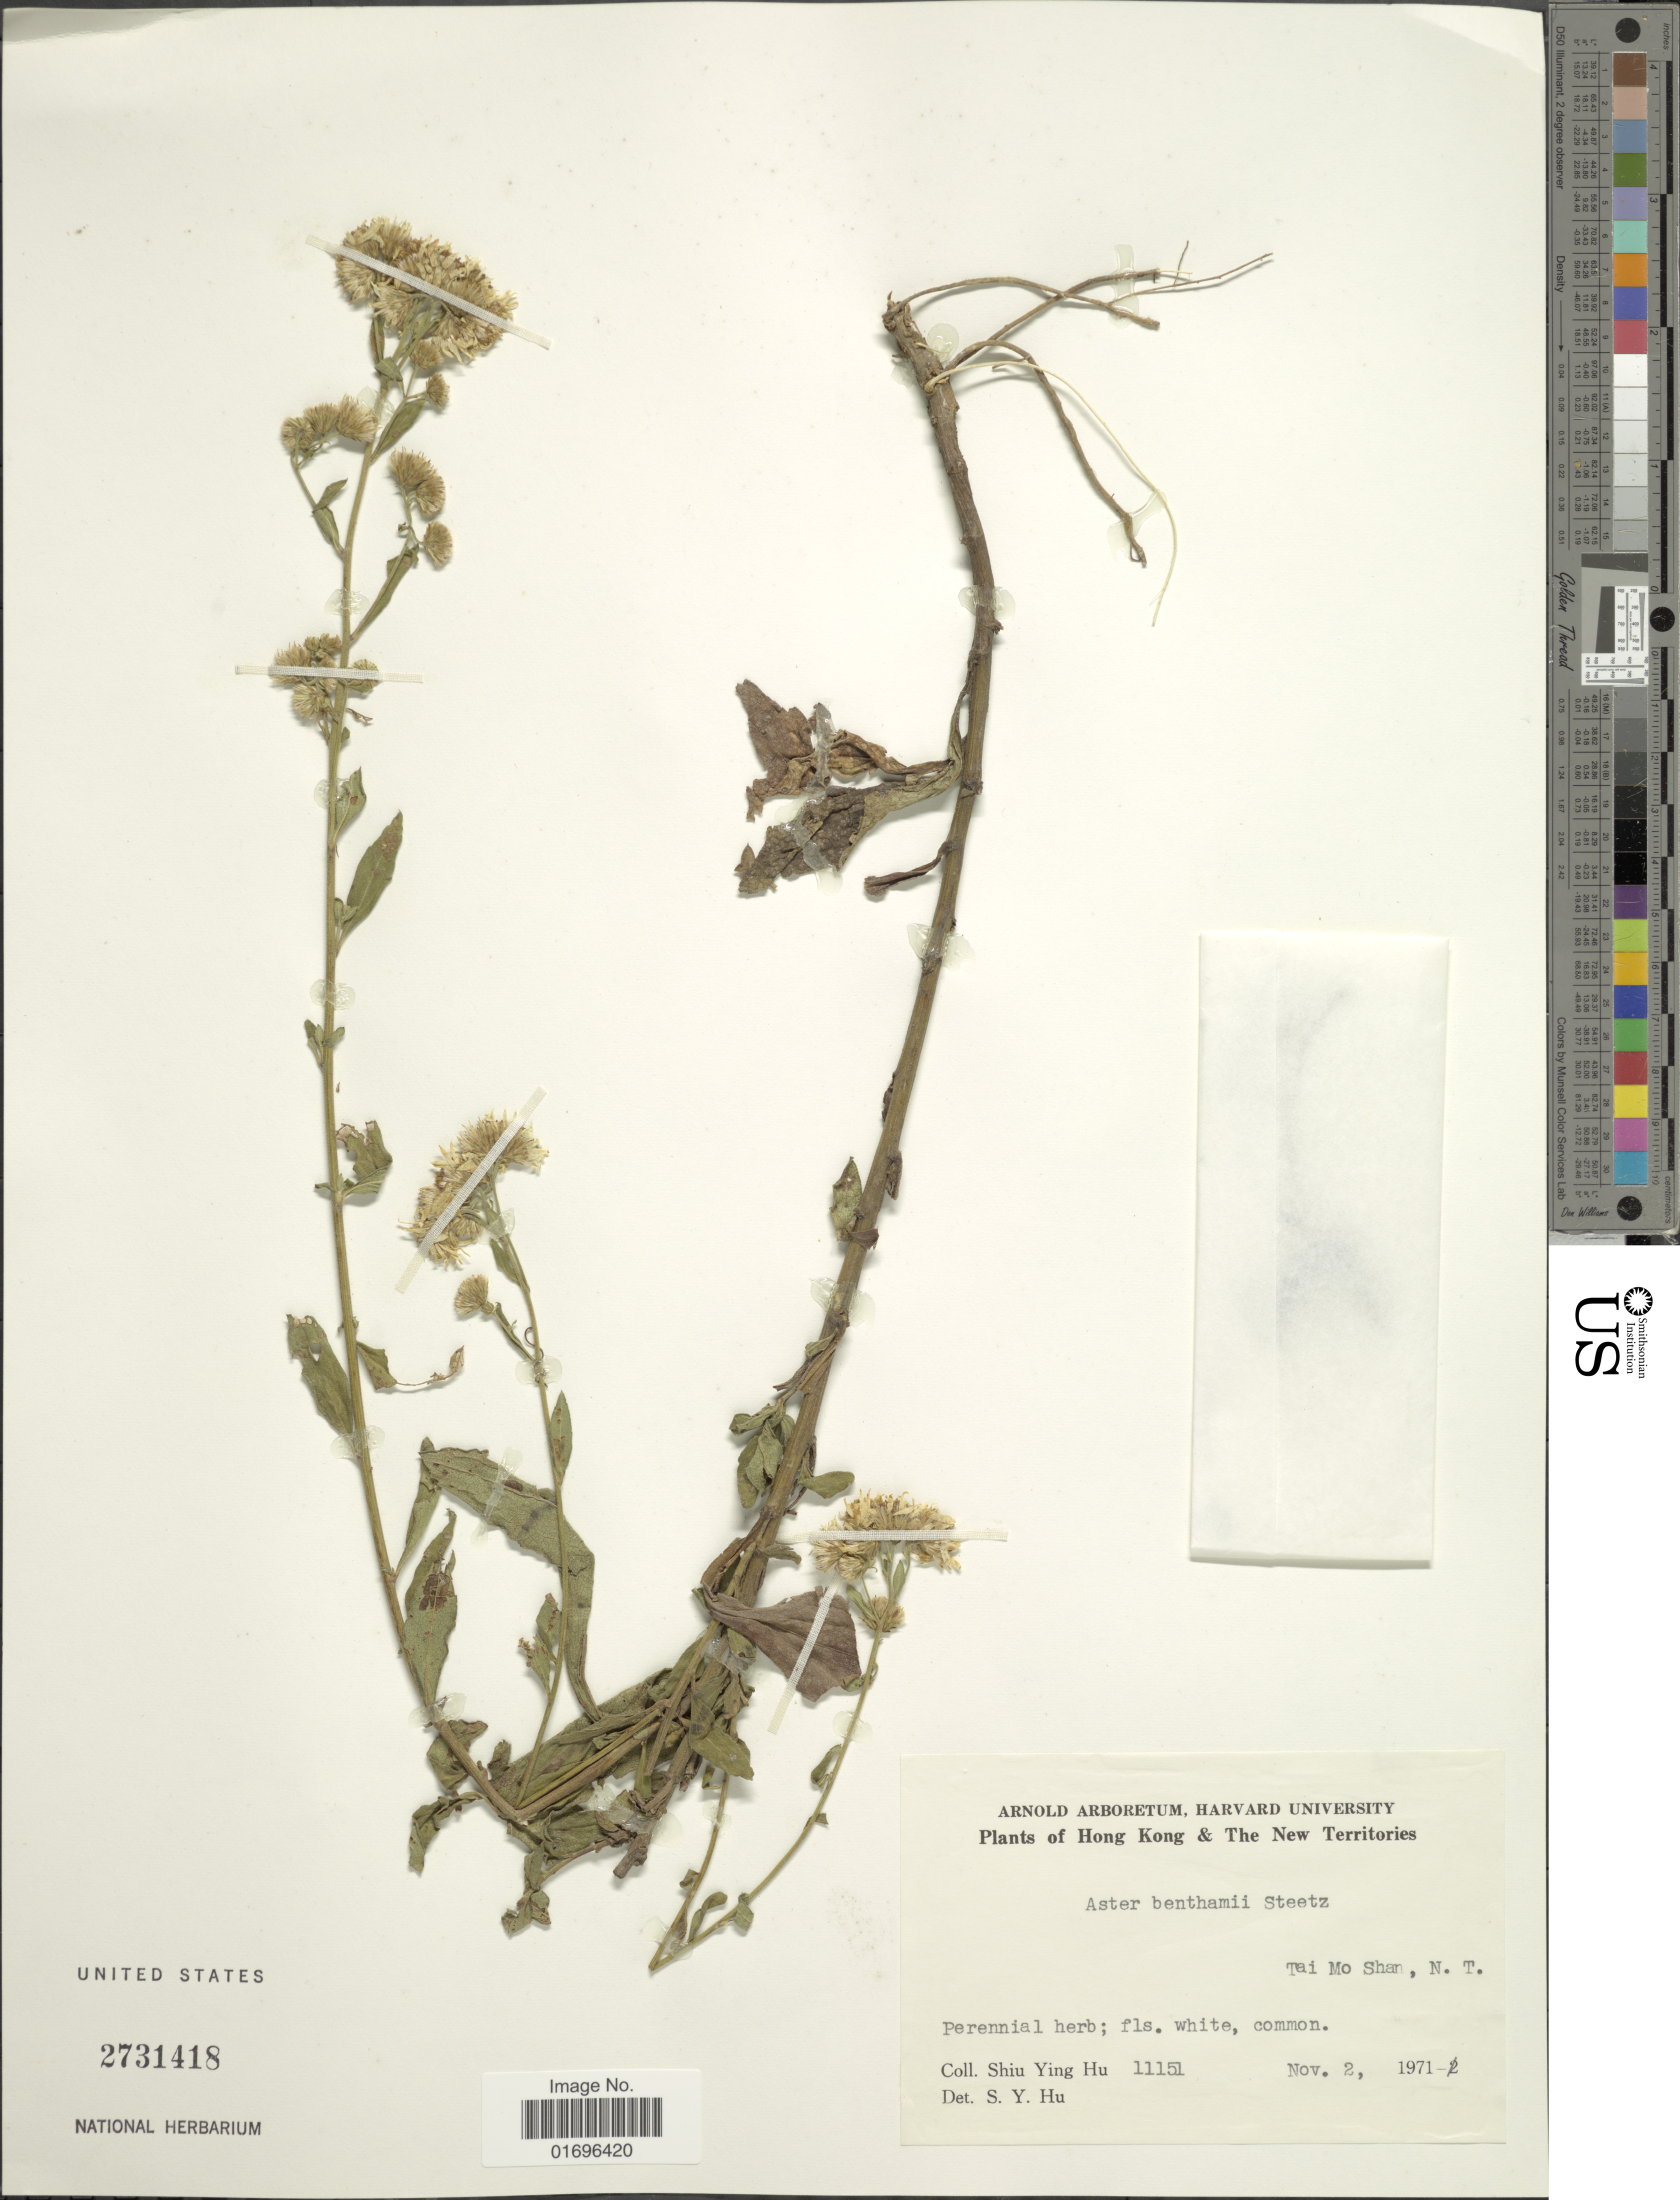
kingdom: Plantae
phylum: Tracheophyta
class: Magnoliopsida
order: Asterales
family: Asteraceae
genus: Aster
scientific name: Aster benthamii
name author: Steetz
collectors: S. Y. Hu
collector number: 11151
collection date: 1971-11-02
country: China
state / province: Hong Kong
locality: Hong Kong & The New Territories. Tai Mo Shan, N.T.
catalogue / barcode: US 2731418